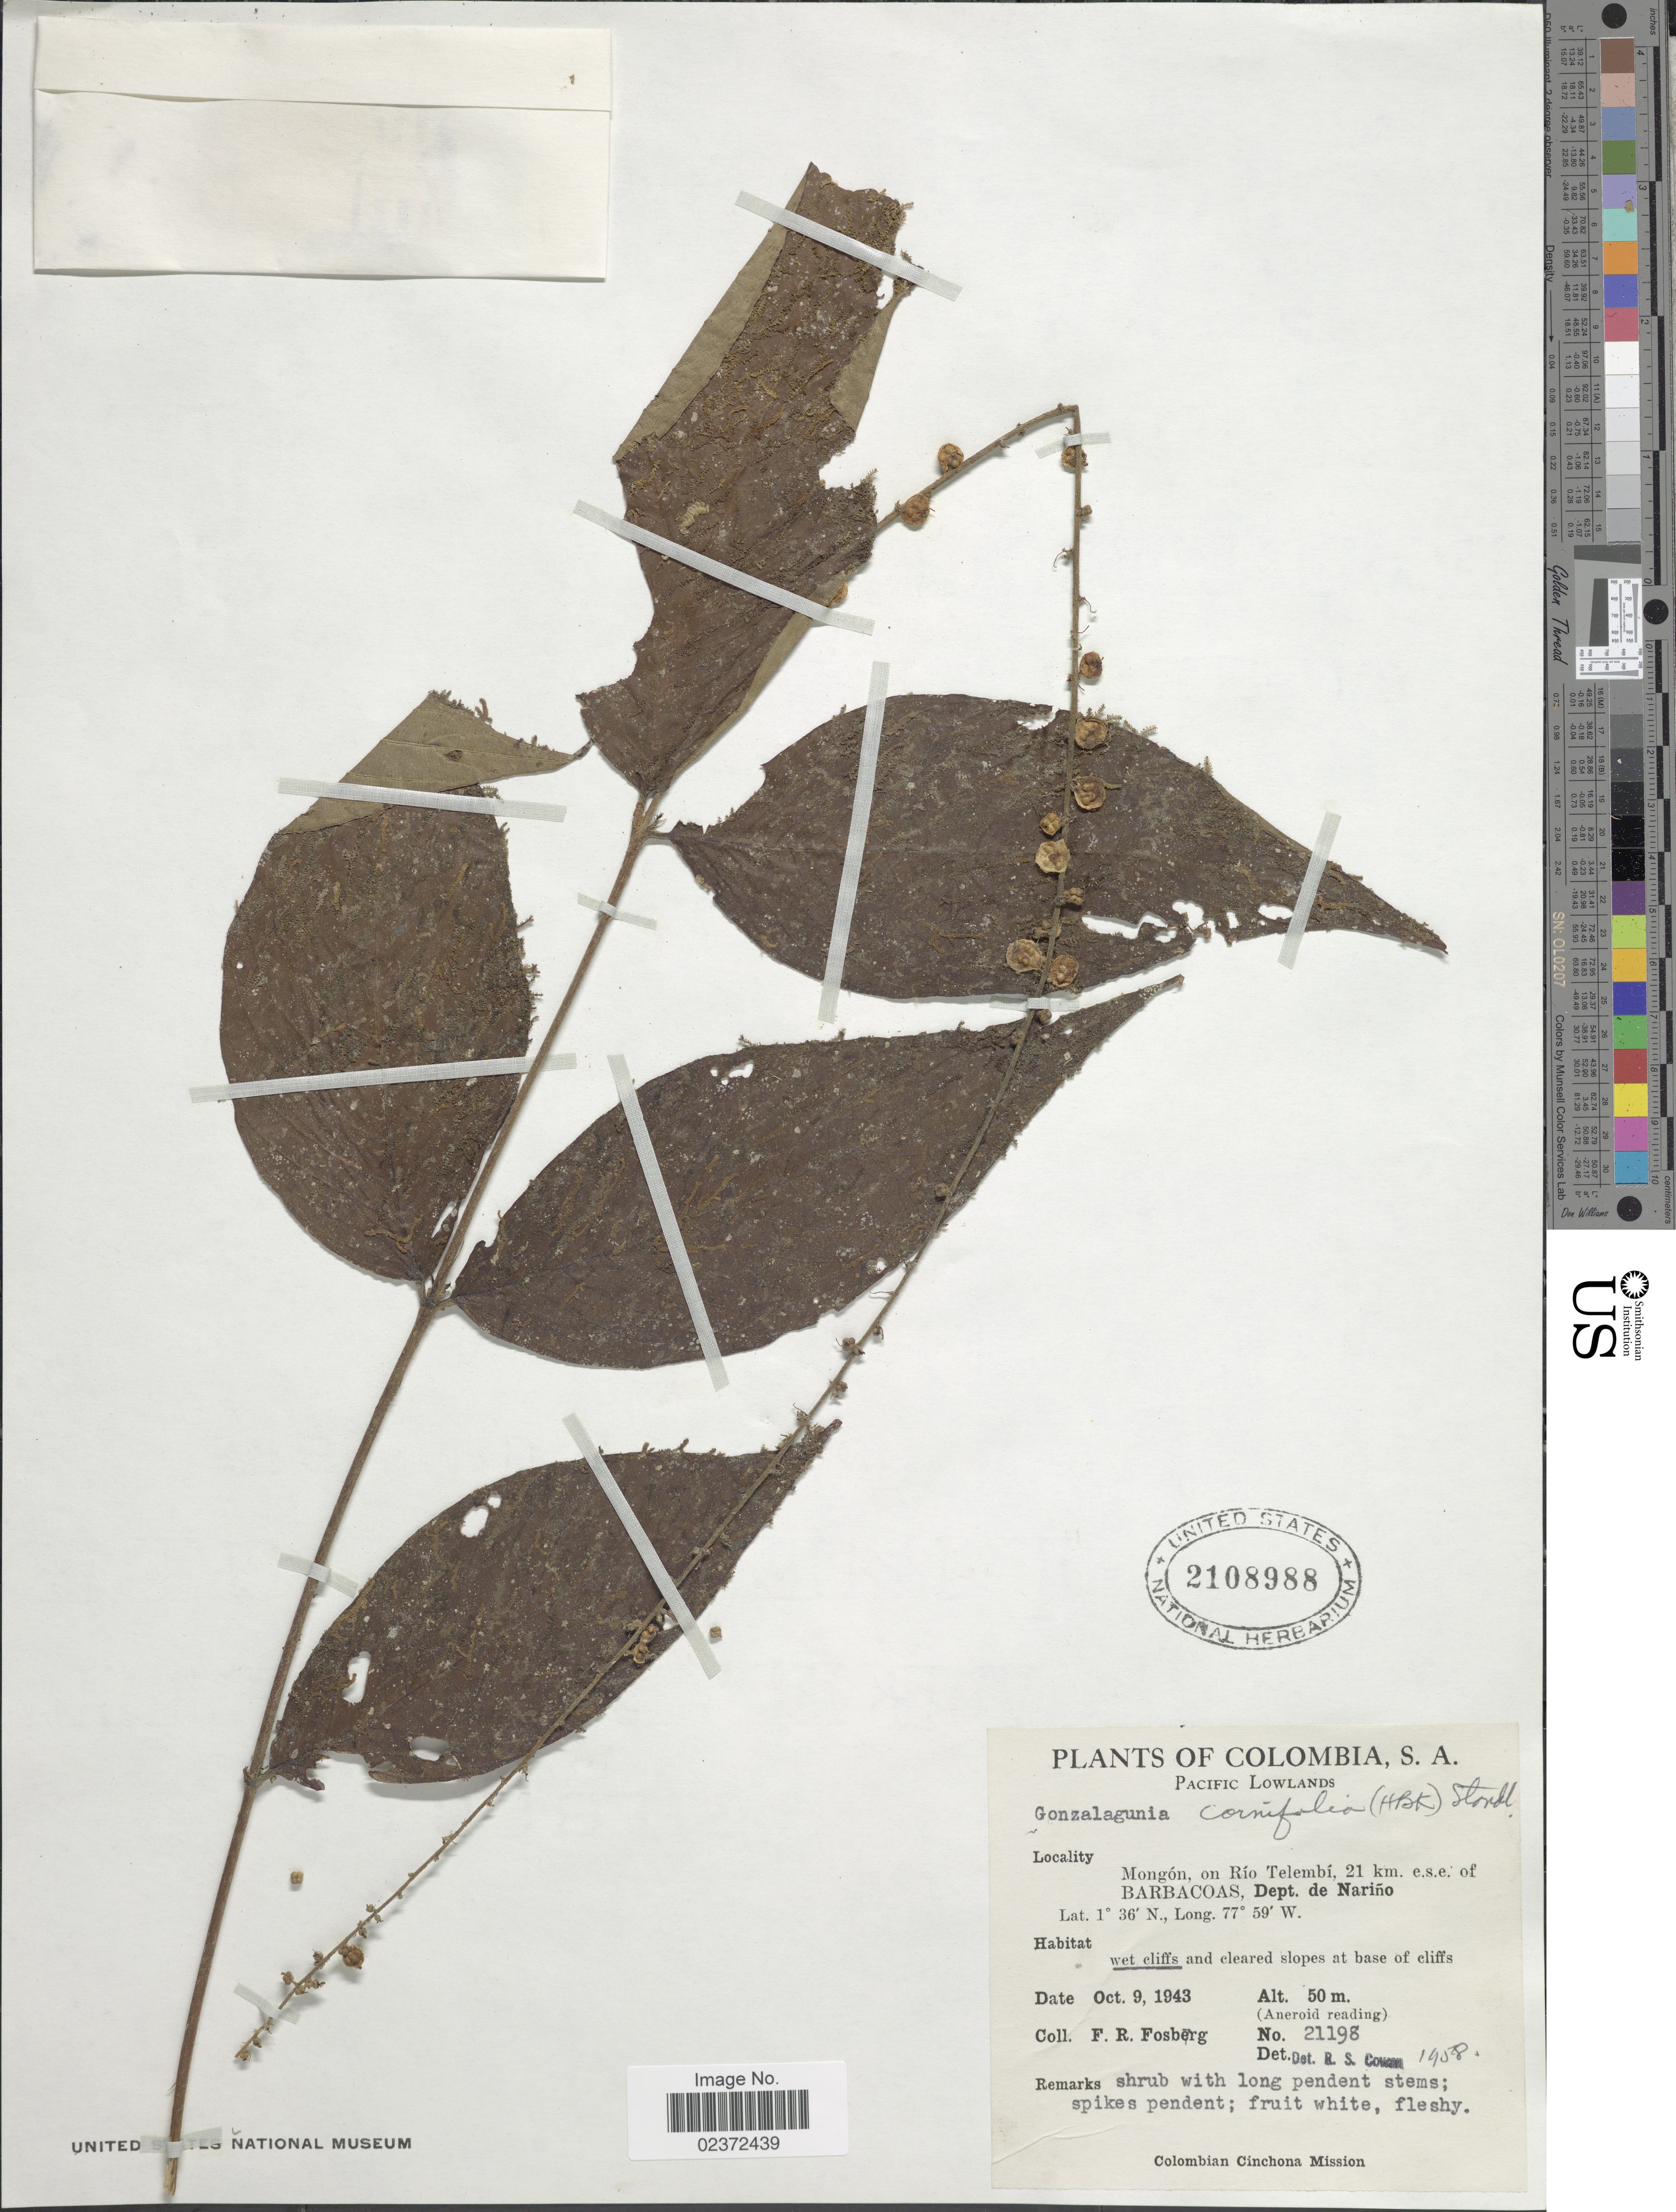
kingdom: Plantae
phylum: Tracheophyta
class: Magnoliopsida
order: Gentianales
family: Rubiaceae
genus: Gonzalagunia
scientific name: Gonzalagunia cornifolia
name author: (Kunth) Standl.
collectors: F. R. Fosberg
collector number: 21198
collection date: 1943-10-09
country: Colombia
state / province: Nariño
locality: Pacific Lowlands, Mongon, on Río Telembí, 21 km e.s.e. of Barbacoas, Dept de Nariño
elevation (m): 50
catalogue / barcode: US 2108988